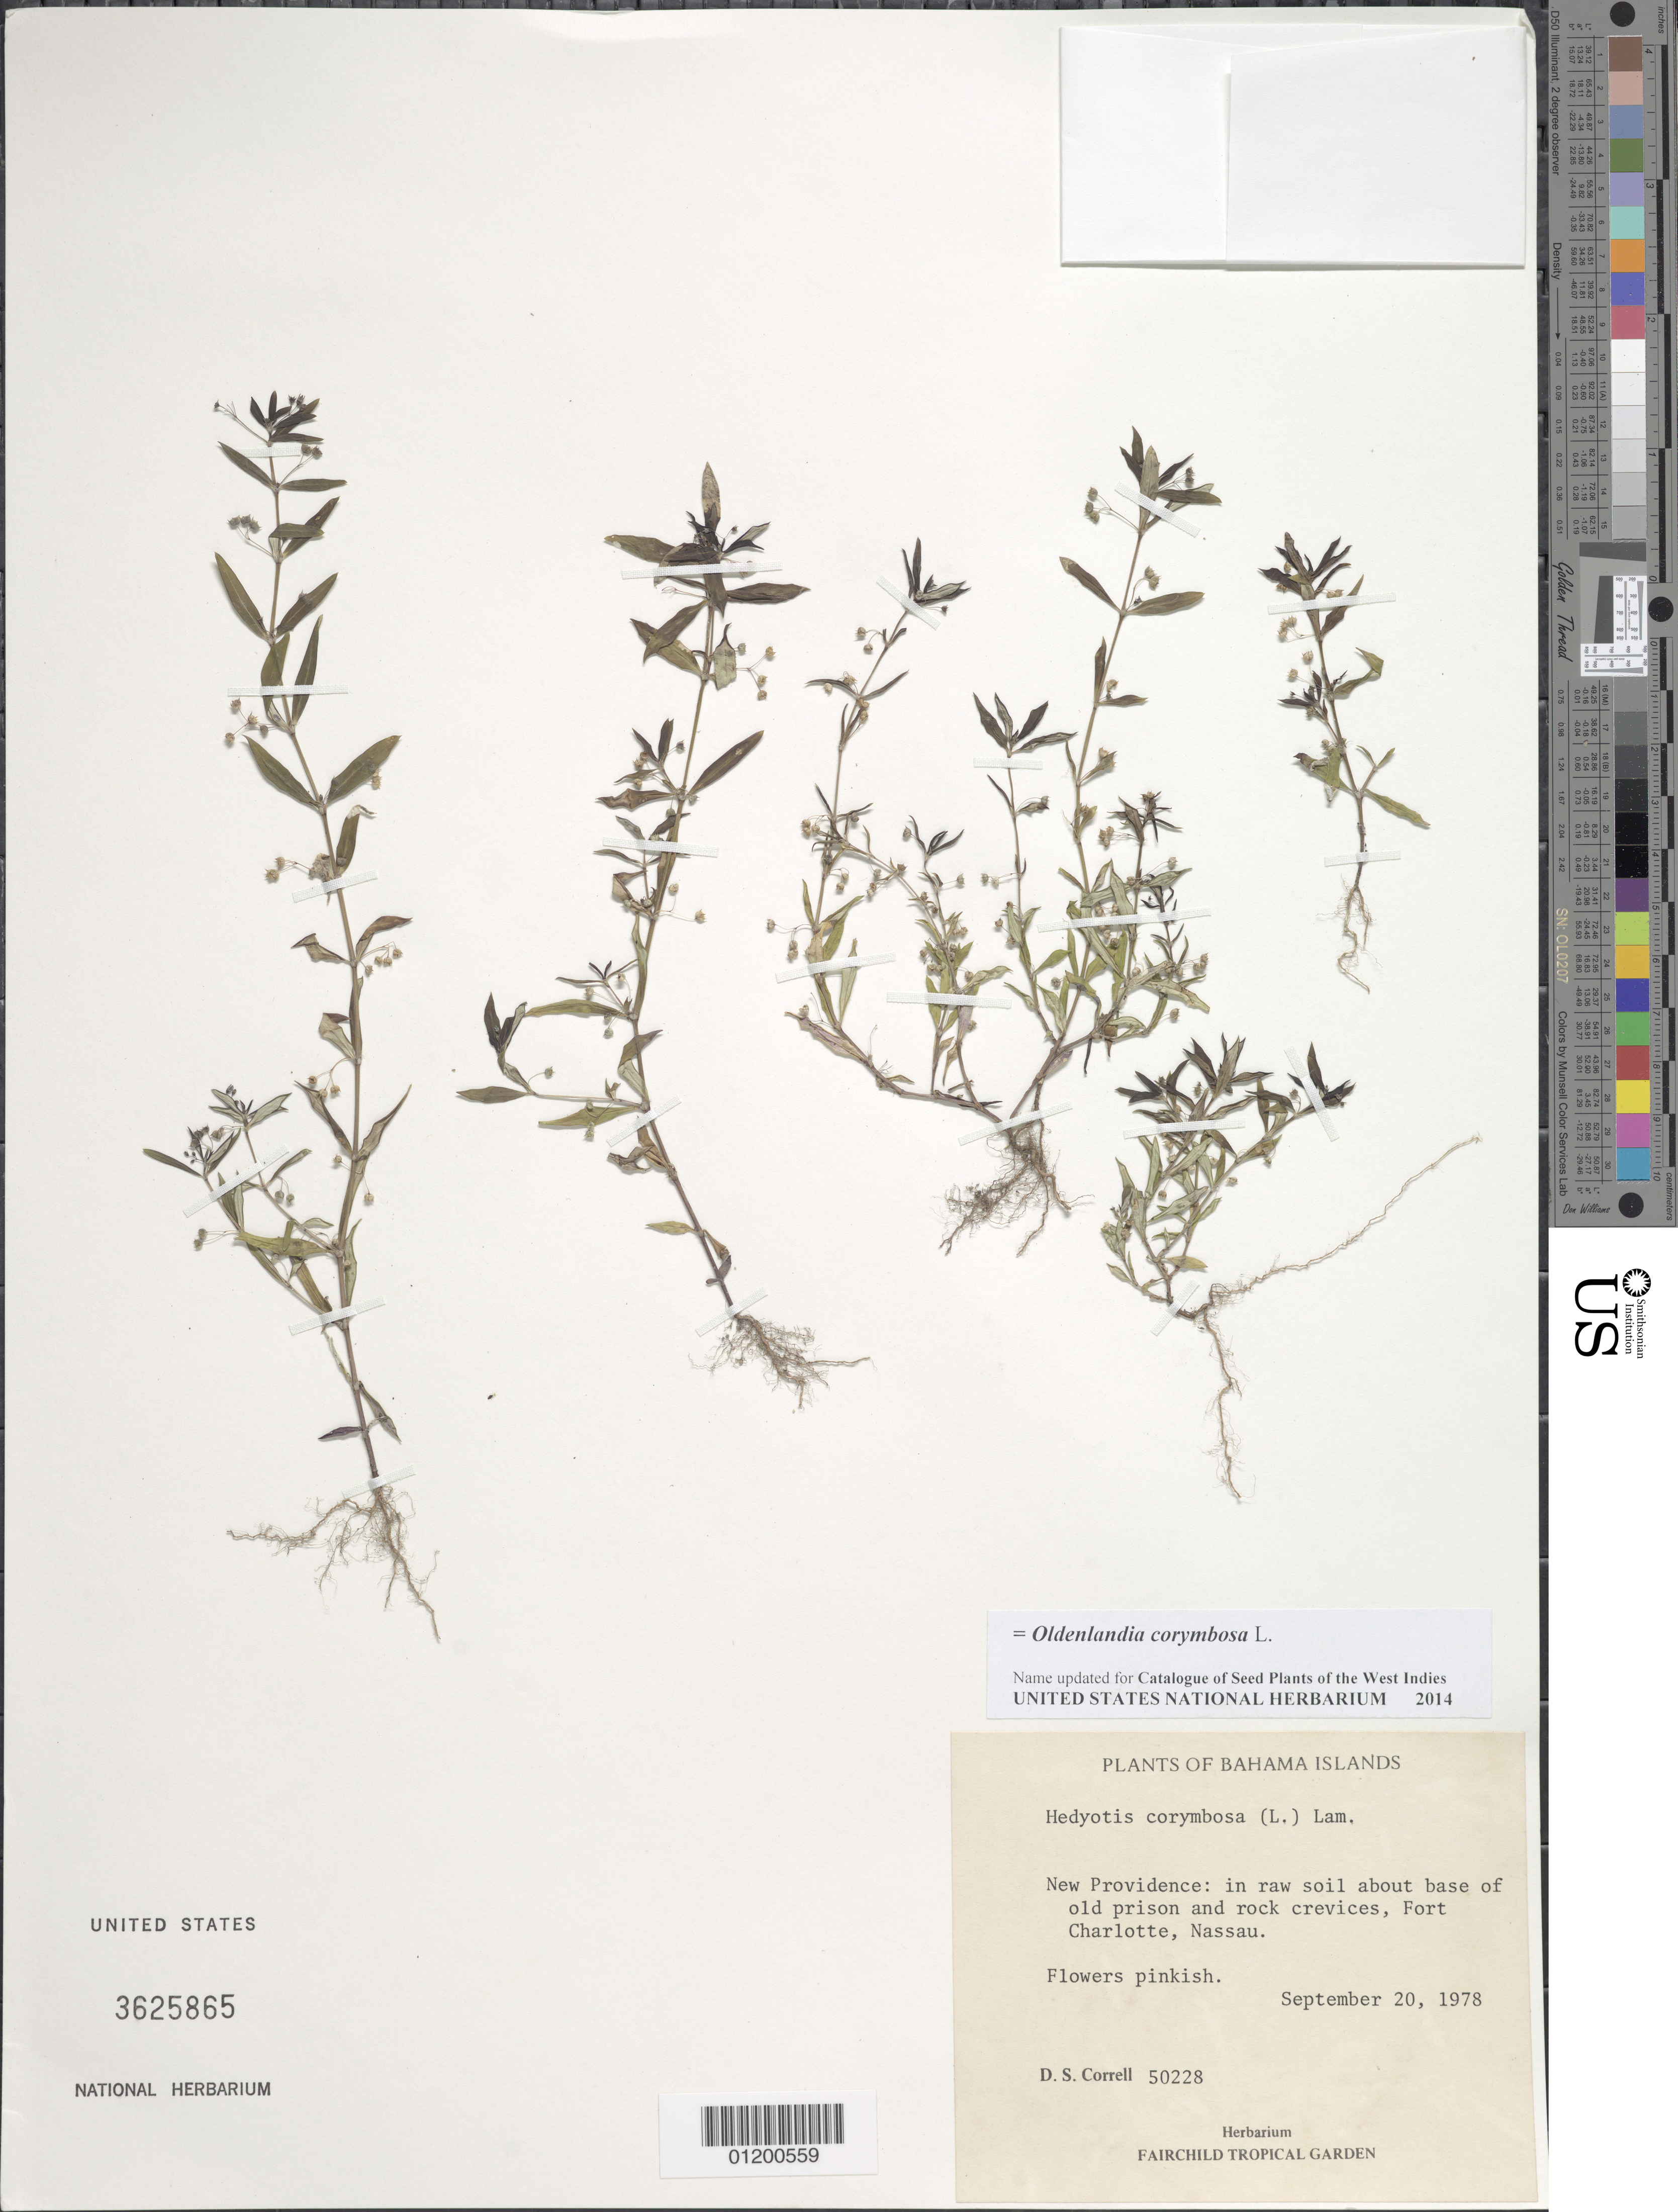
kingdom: Plantae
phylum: Tracheophyta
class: Magnoliopsida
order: Gentianales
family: Rubiaceae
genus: Oldenlandia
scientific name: Oldenlandia corymbosa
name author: L.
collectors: D. S. Correll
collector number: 50228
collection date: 1978-09-20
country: Bahamas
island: New Providence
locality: In raw soil about base of old prison and rock crevices, Fort Charlotte, Nassau.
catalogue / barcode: US 3625865